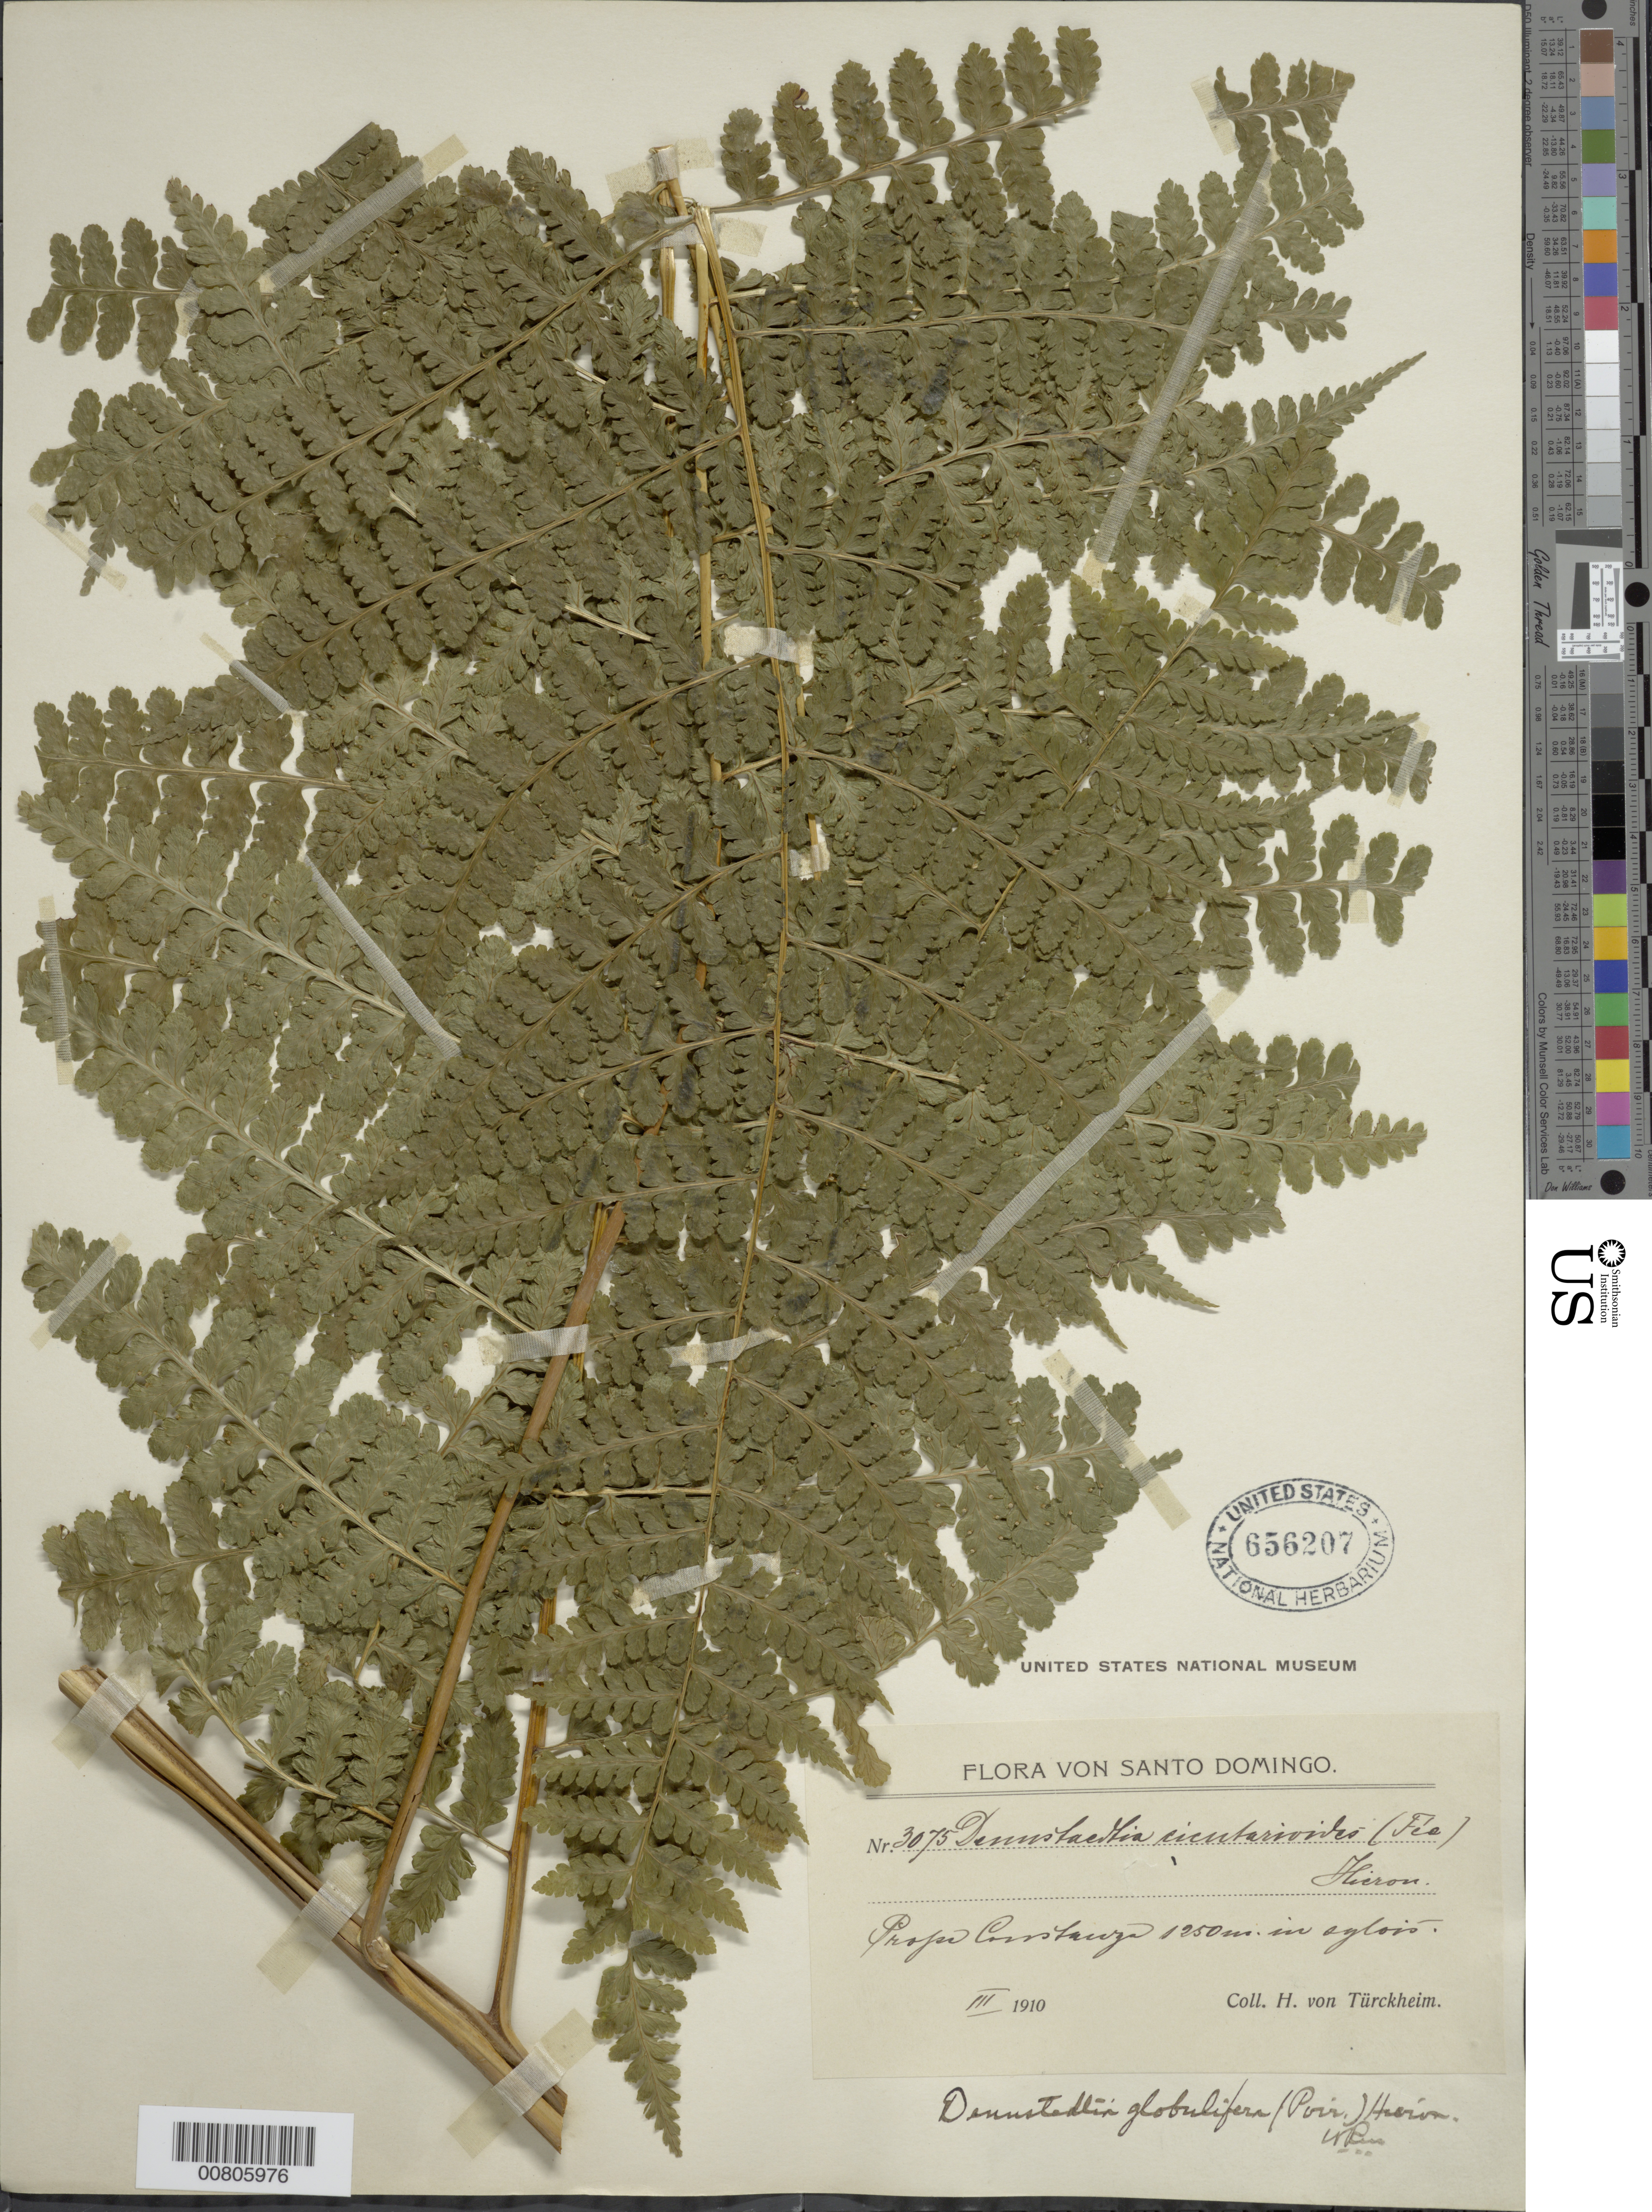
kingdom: Plantae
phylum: Tracheophyta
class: Polypodiopsida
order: Polypodiales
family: Dennstaedtiaceae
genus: Dennstaedtia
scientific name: Dennstaedtia globulifera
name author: (Poir.) Hieron.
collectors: H. von Türckheim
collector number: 3075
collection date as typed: Mar 1910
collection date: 1910-03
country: Dominican Republic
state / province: La Vega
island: Hispaniola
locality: Constanza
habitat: Sylvis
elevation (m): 1250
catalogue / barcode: US 656207